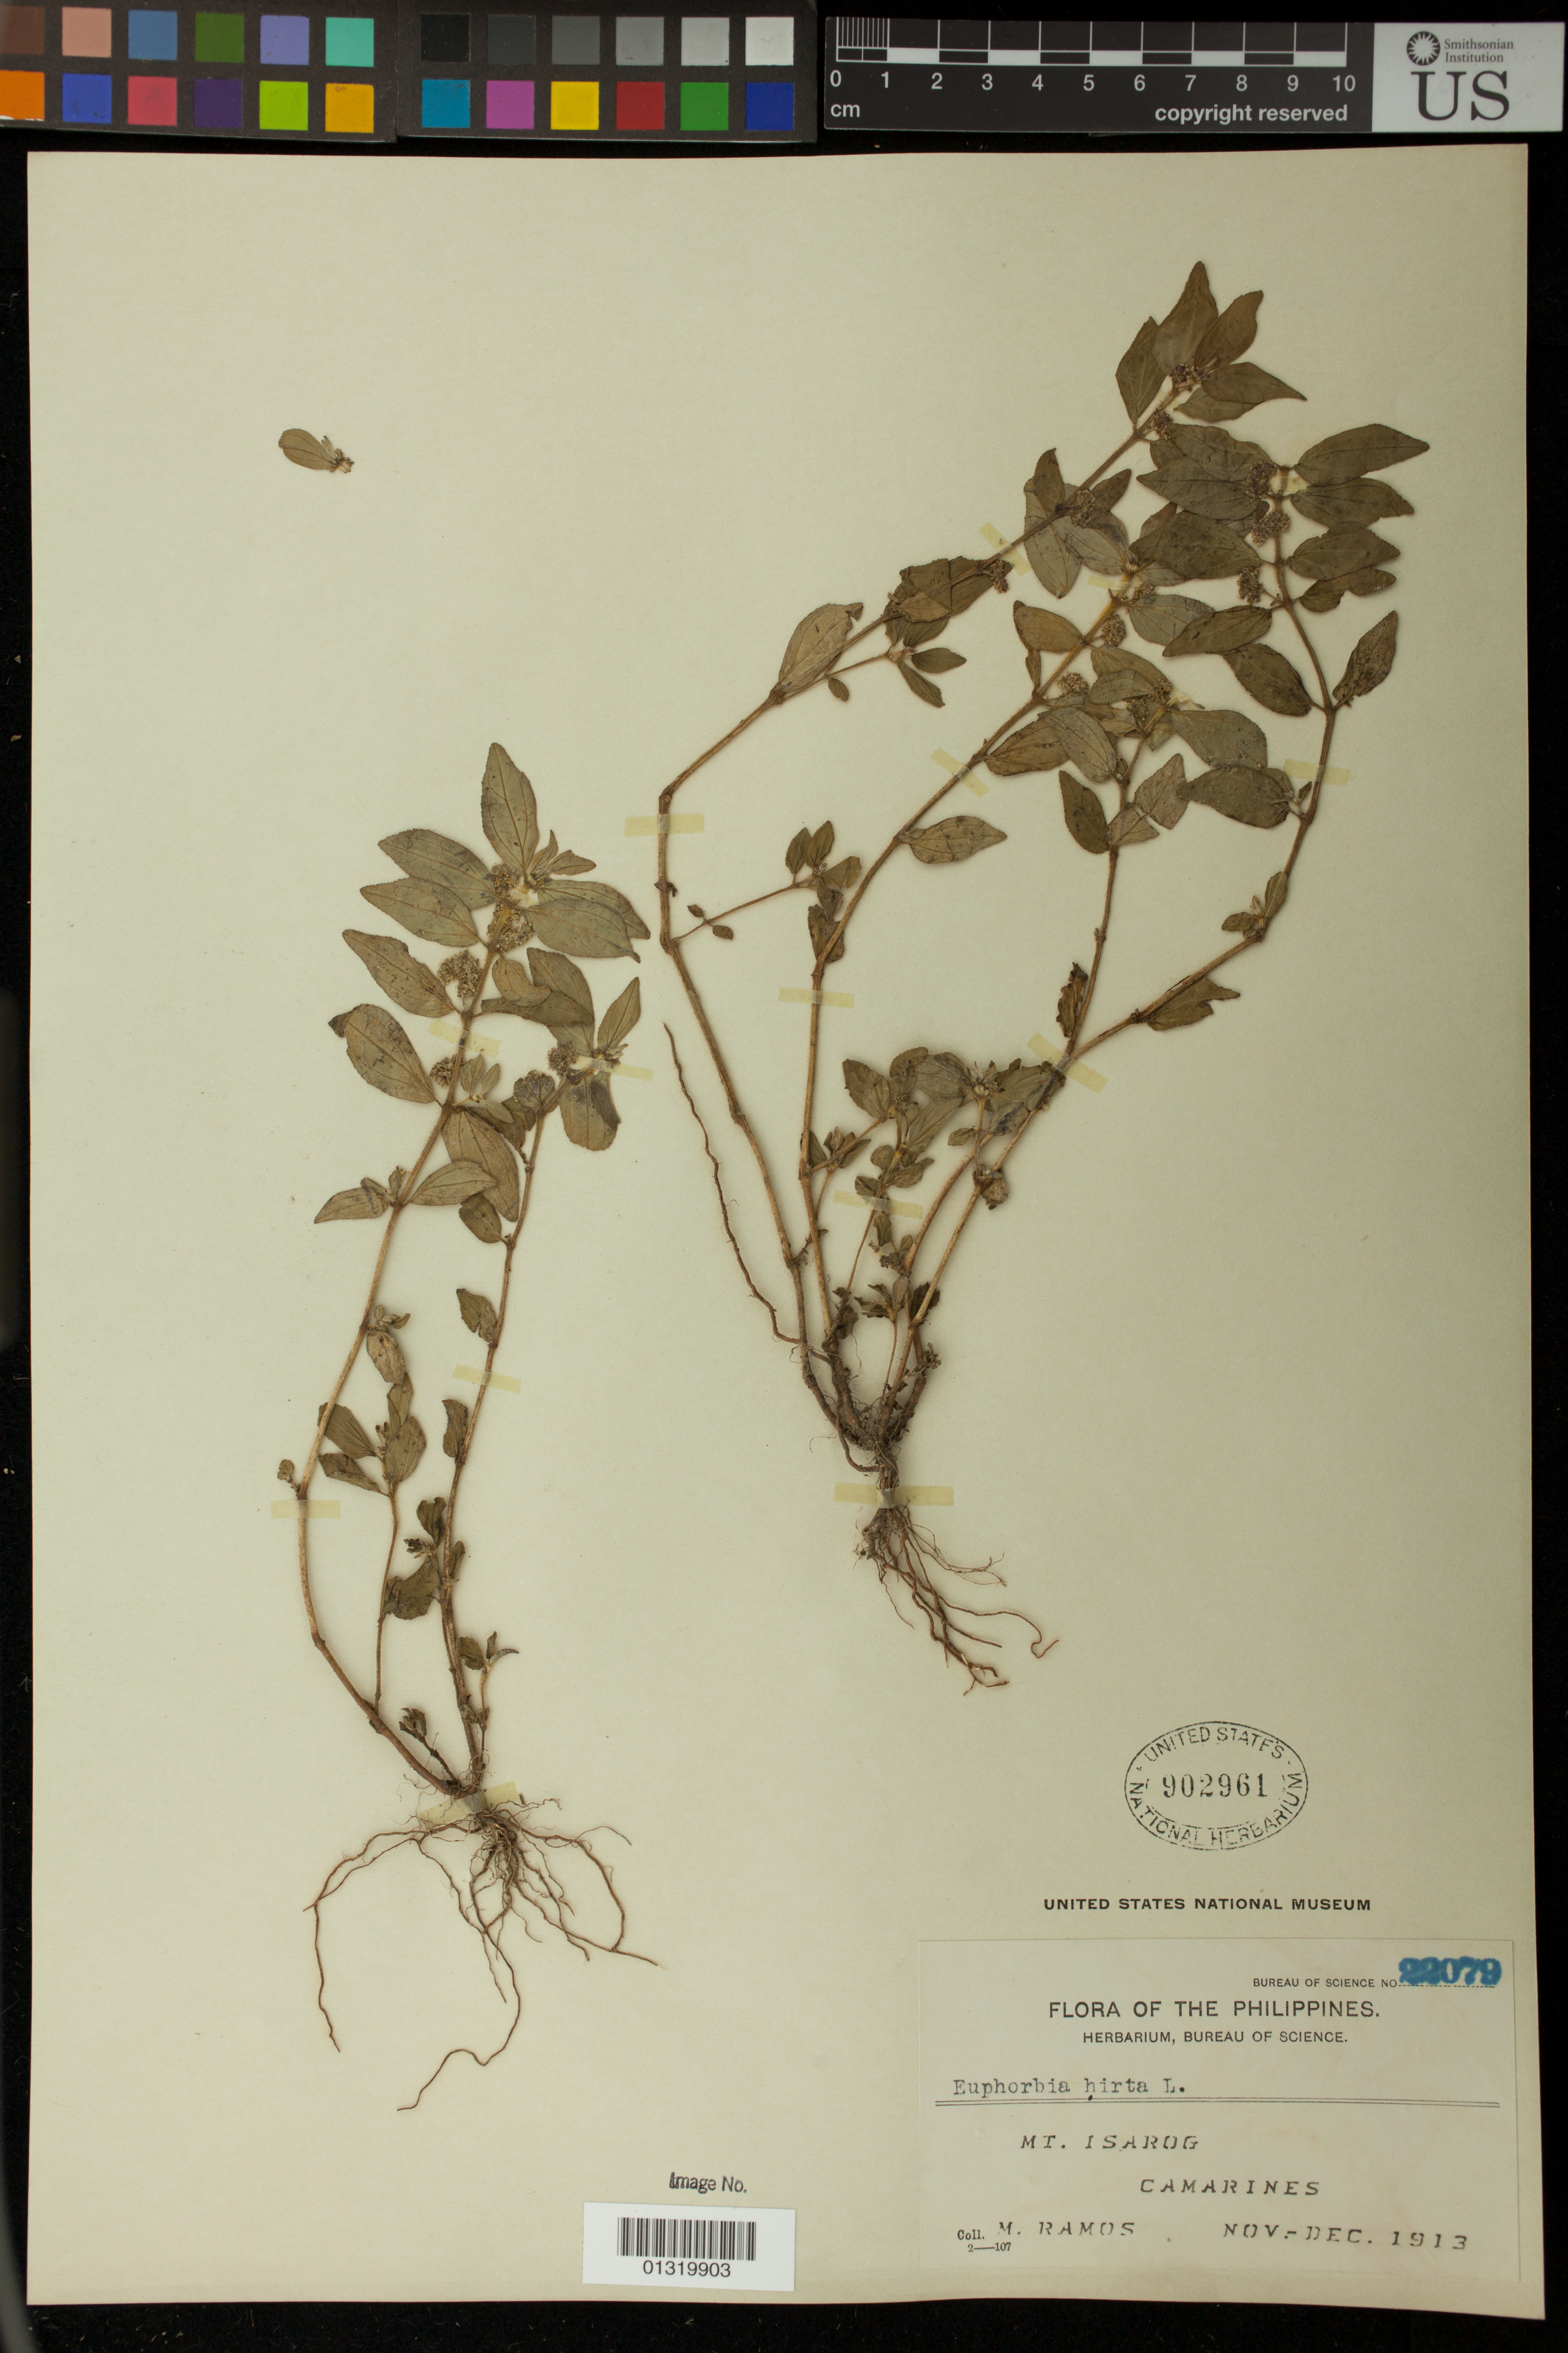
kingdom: Plantae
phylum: Tracheophyta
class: Magnoliopsida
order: Malpighiales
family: Euphorbiaceae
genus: Euphorbia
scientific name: Euphorbia hirta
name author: L.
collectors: F. Ramos M.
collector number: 22079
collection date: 1913-11/1913-12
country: Philippines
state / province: Bicol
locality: Mt. Isarog; Camarines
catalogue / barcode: US 902961